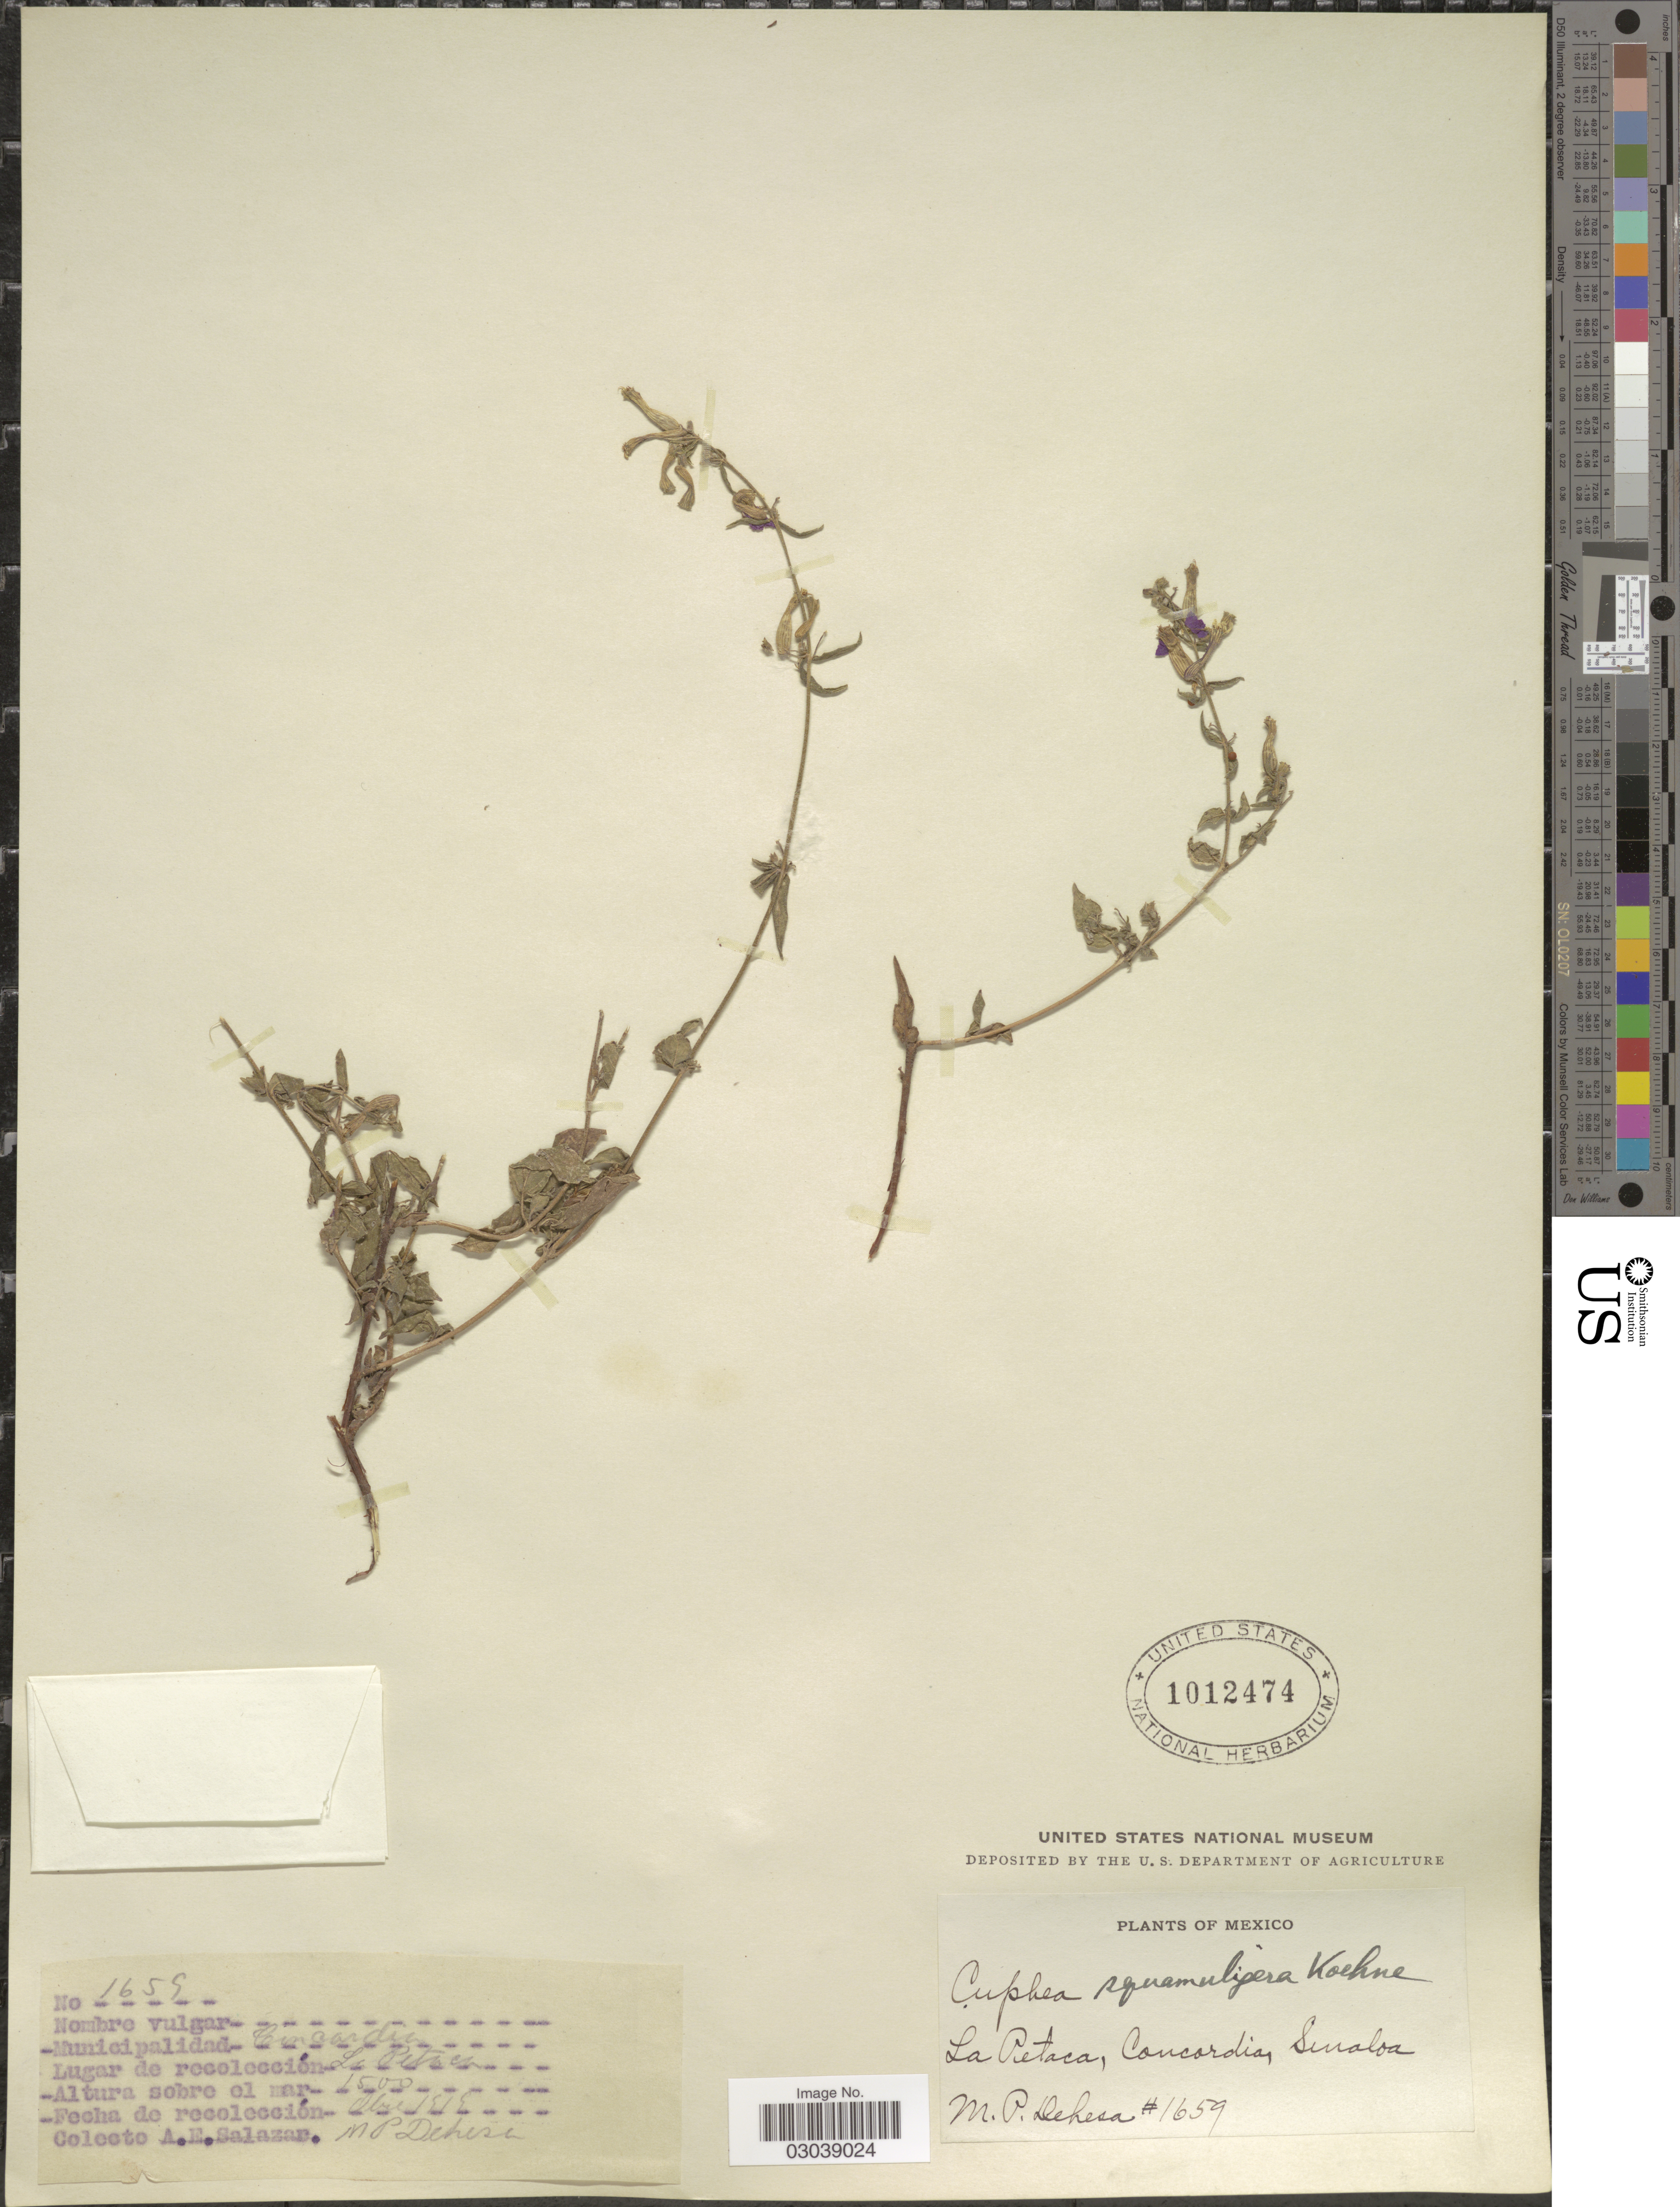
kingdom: Plantae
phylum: Tracheophyta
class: Magnoliopsida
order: Myrtales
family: Lythraceae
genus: Cuphea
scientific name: Cuphea squamuligera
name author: Koehne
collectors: M. Dehesa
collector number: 1659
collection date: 1919-10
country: Mexico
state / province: Sinaloa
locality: La Petaca, Concordia, Sinaloa.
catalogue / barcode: US 1012474